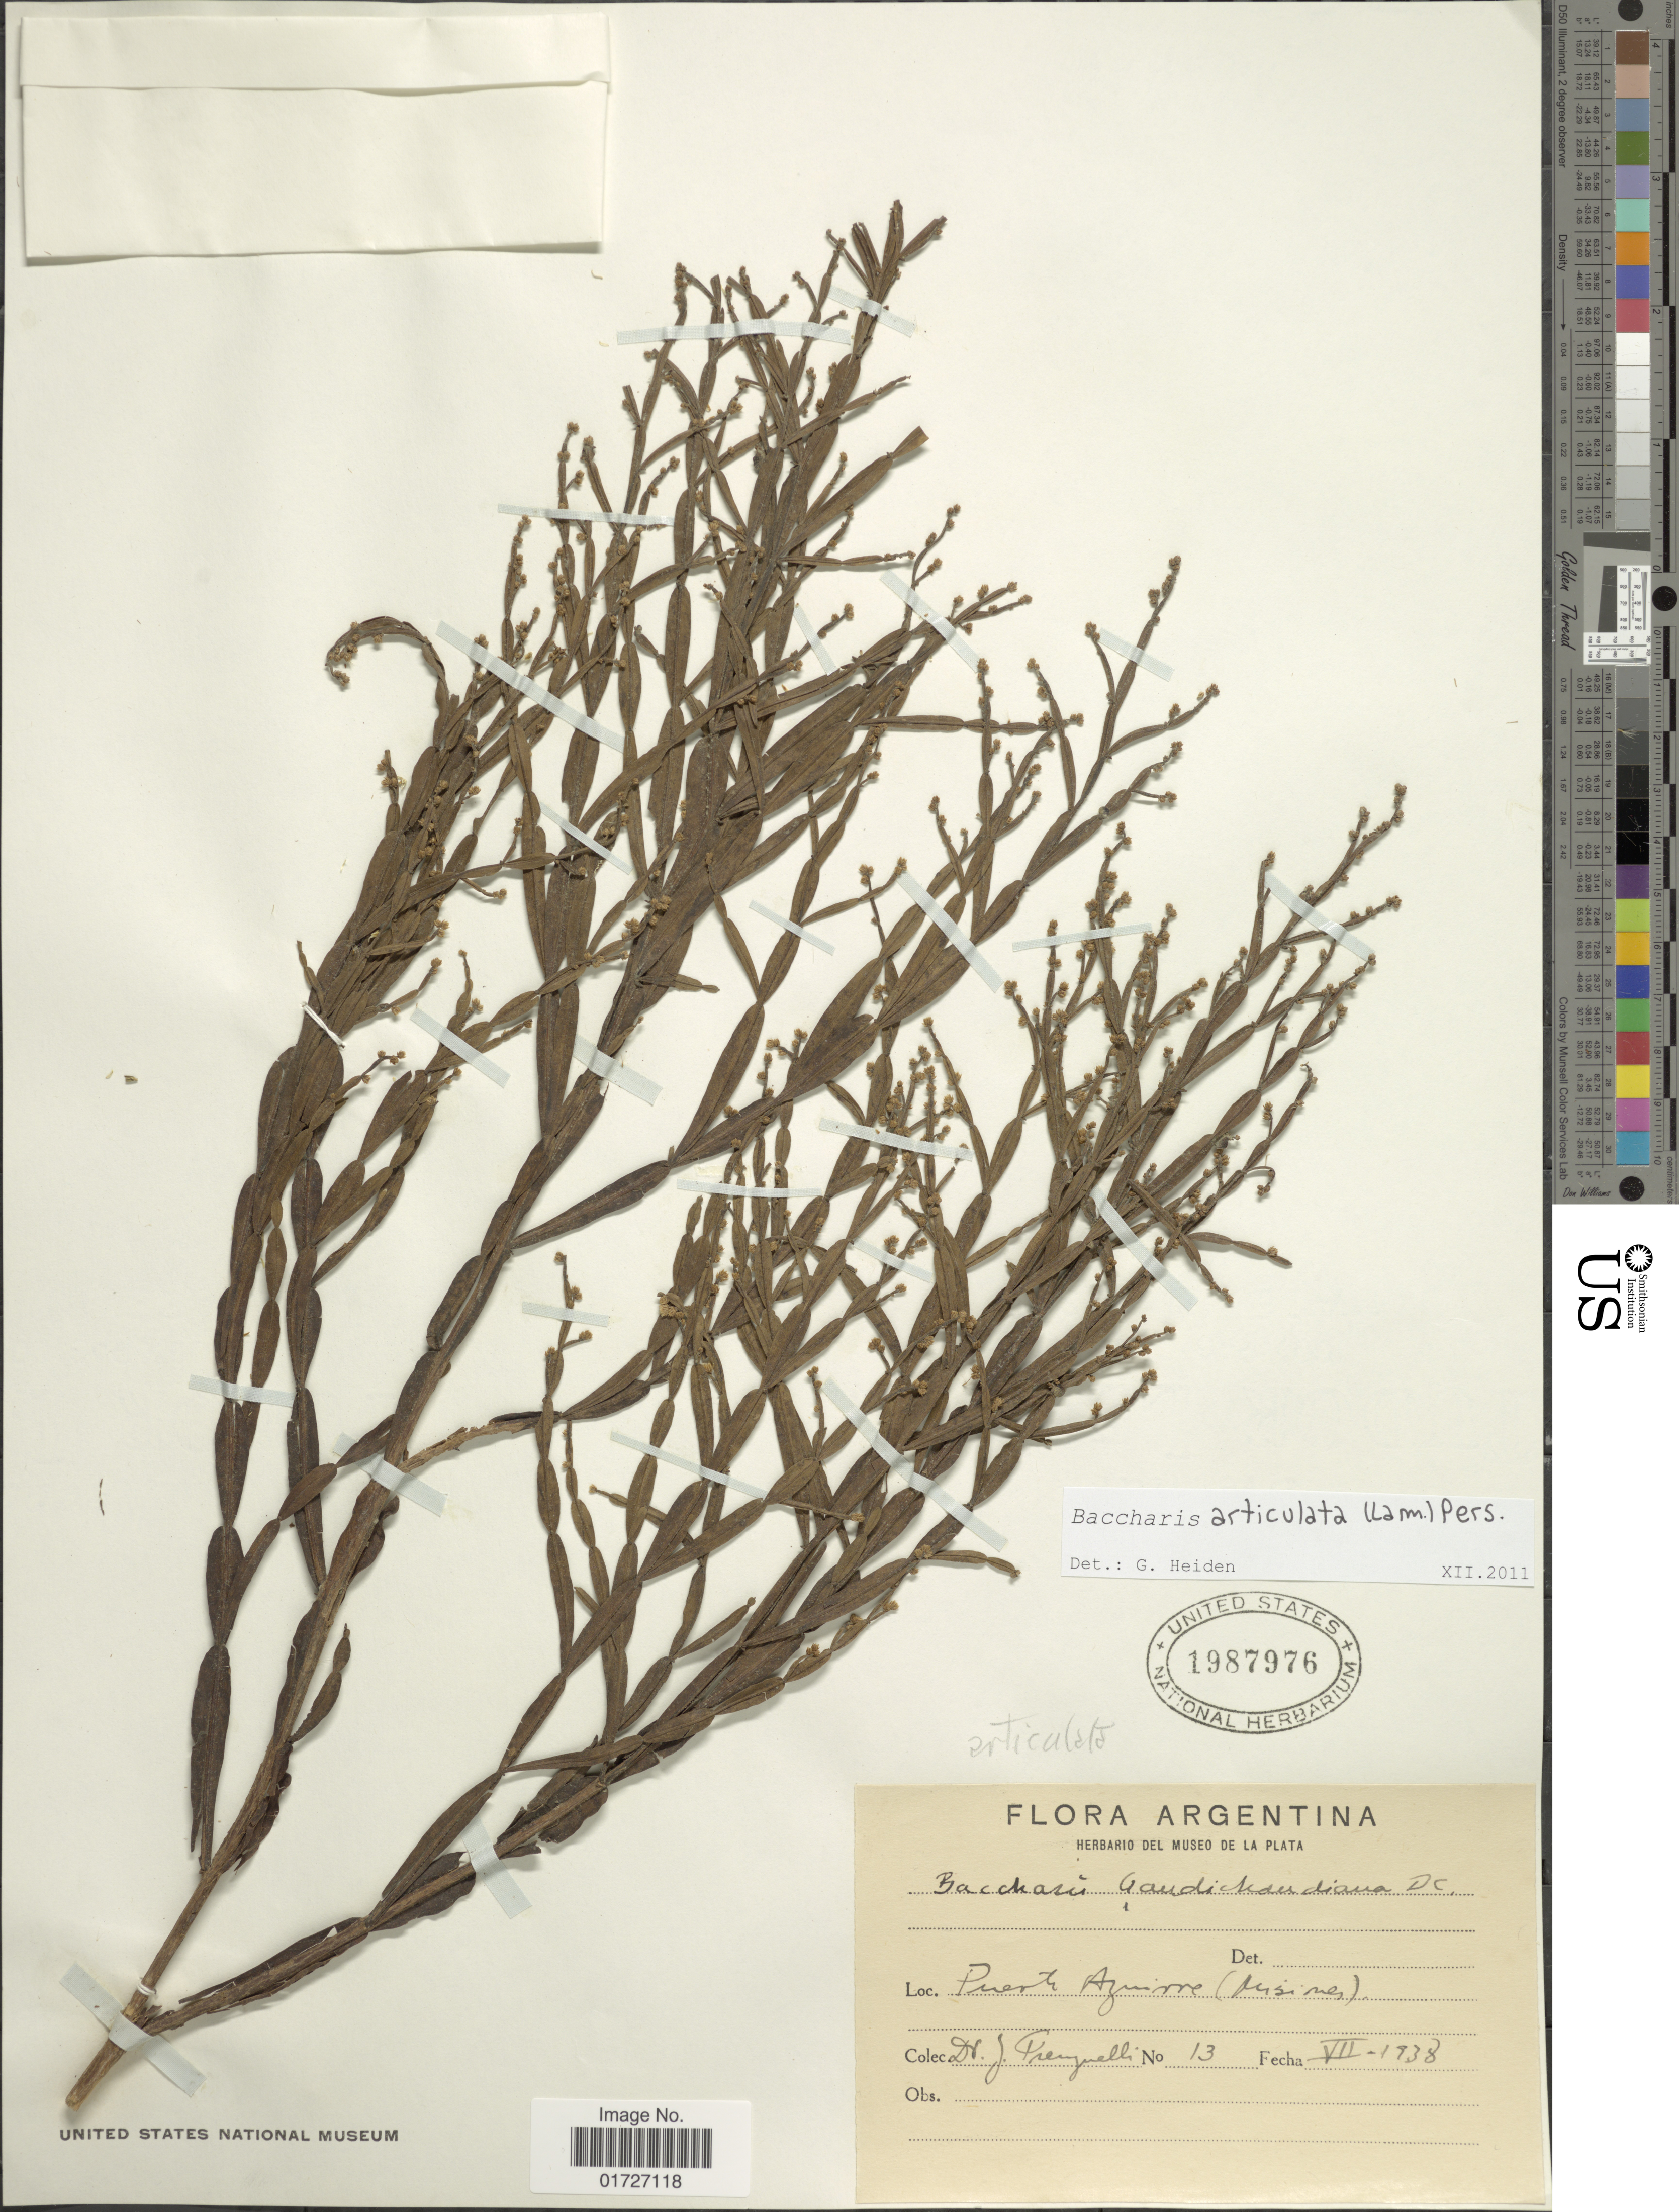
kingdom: Plantae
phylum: Tracheophyta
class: Magnoliopsida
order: Asterales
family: Asteraceae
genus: Baccharis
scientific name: Baccharis articulata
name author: (Lam.) Pers.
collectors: J. Frenguelli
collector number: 13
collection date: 1938-07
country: Argentina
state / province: Misiones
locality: Puerto Aquirre (Misiones)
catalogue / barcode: US 1987976